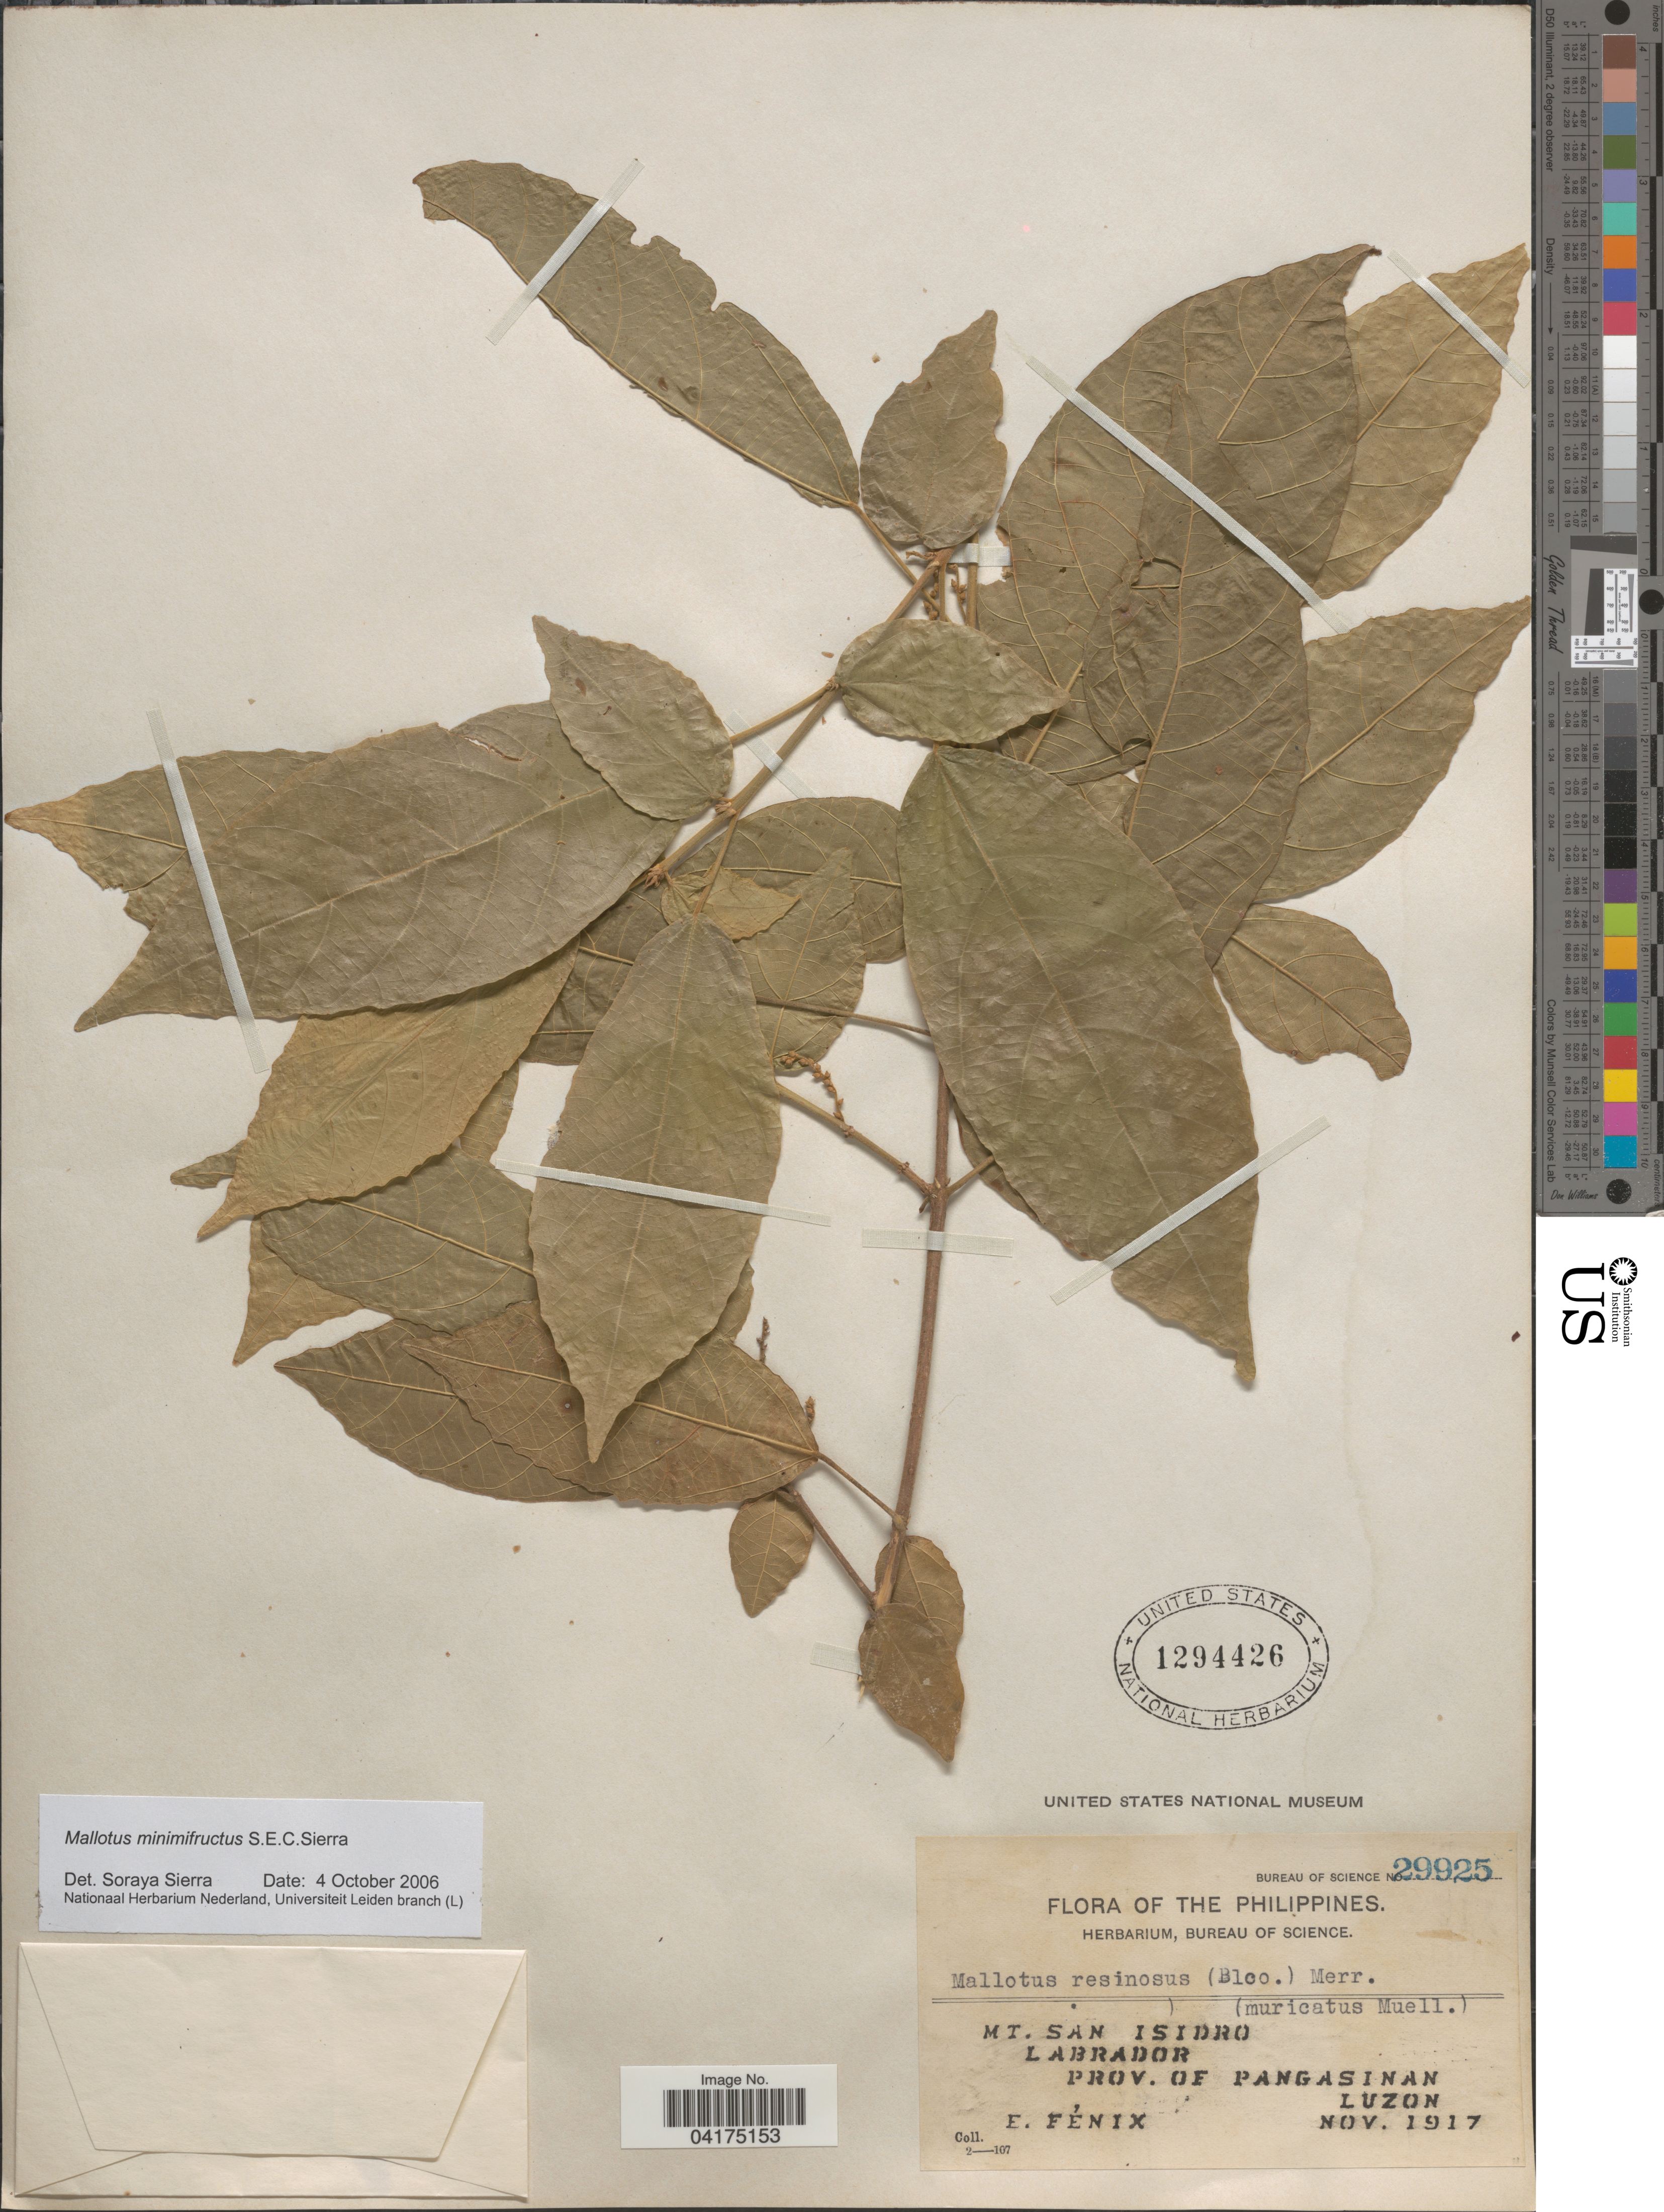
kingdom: Plantae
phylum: Tracheophyta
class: Magnoliopsida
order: Malpighiales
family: Euphorbiaceae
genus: Mallotus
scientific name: Mallotus minimifructus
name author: S.E.C. Sierra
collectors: E. Fénix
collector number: Bureau of Science 29925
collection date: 1917-11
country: Philippines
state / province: Ilocos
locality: Mt. San Isidro. Labrador. Prov. of Pangasinan. Luzon.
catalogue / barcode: US 1294426